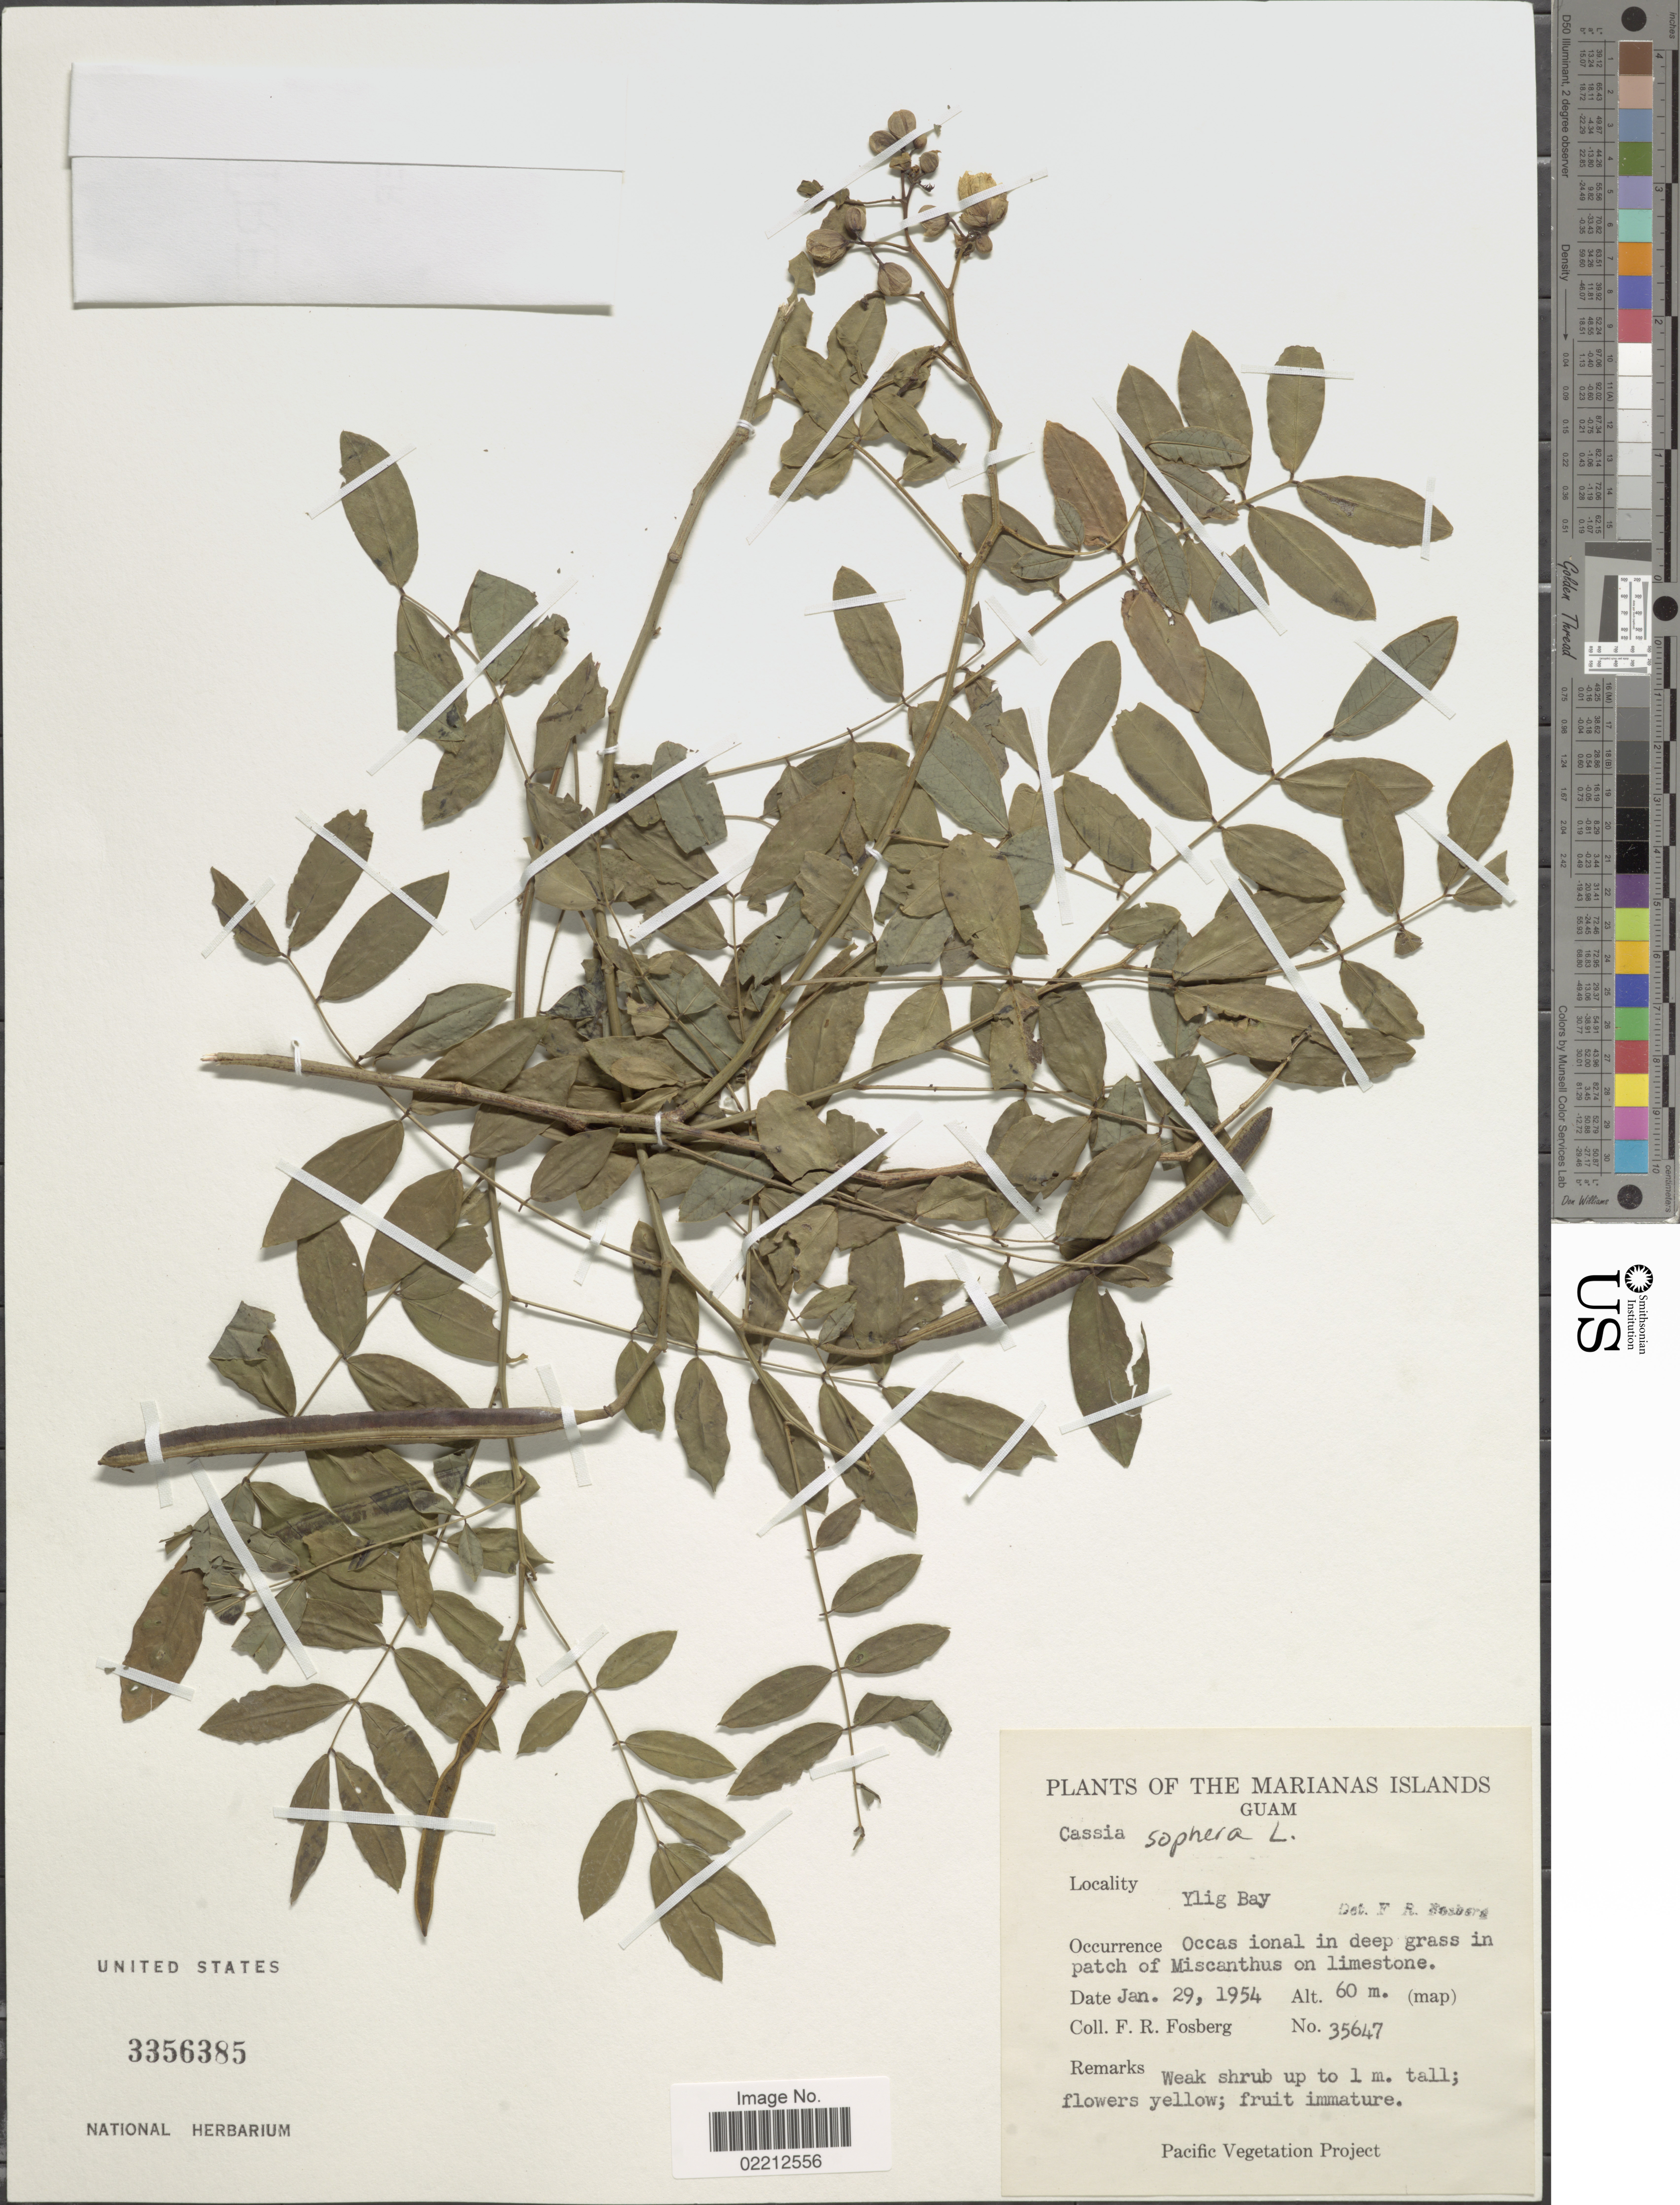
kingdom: Plantae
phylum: Tracheophyta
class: Magnoliopsida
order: Fabales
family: Fabaceae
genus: Senna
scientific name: Senna sophera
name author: (L.) Roxb.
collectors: F. R. Fosberg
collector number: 35647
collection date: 1954-01-29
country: Guam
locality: Marianas Islands, Ylig bay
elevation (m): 60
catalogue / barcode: US 3356385